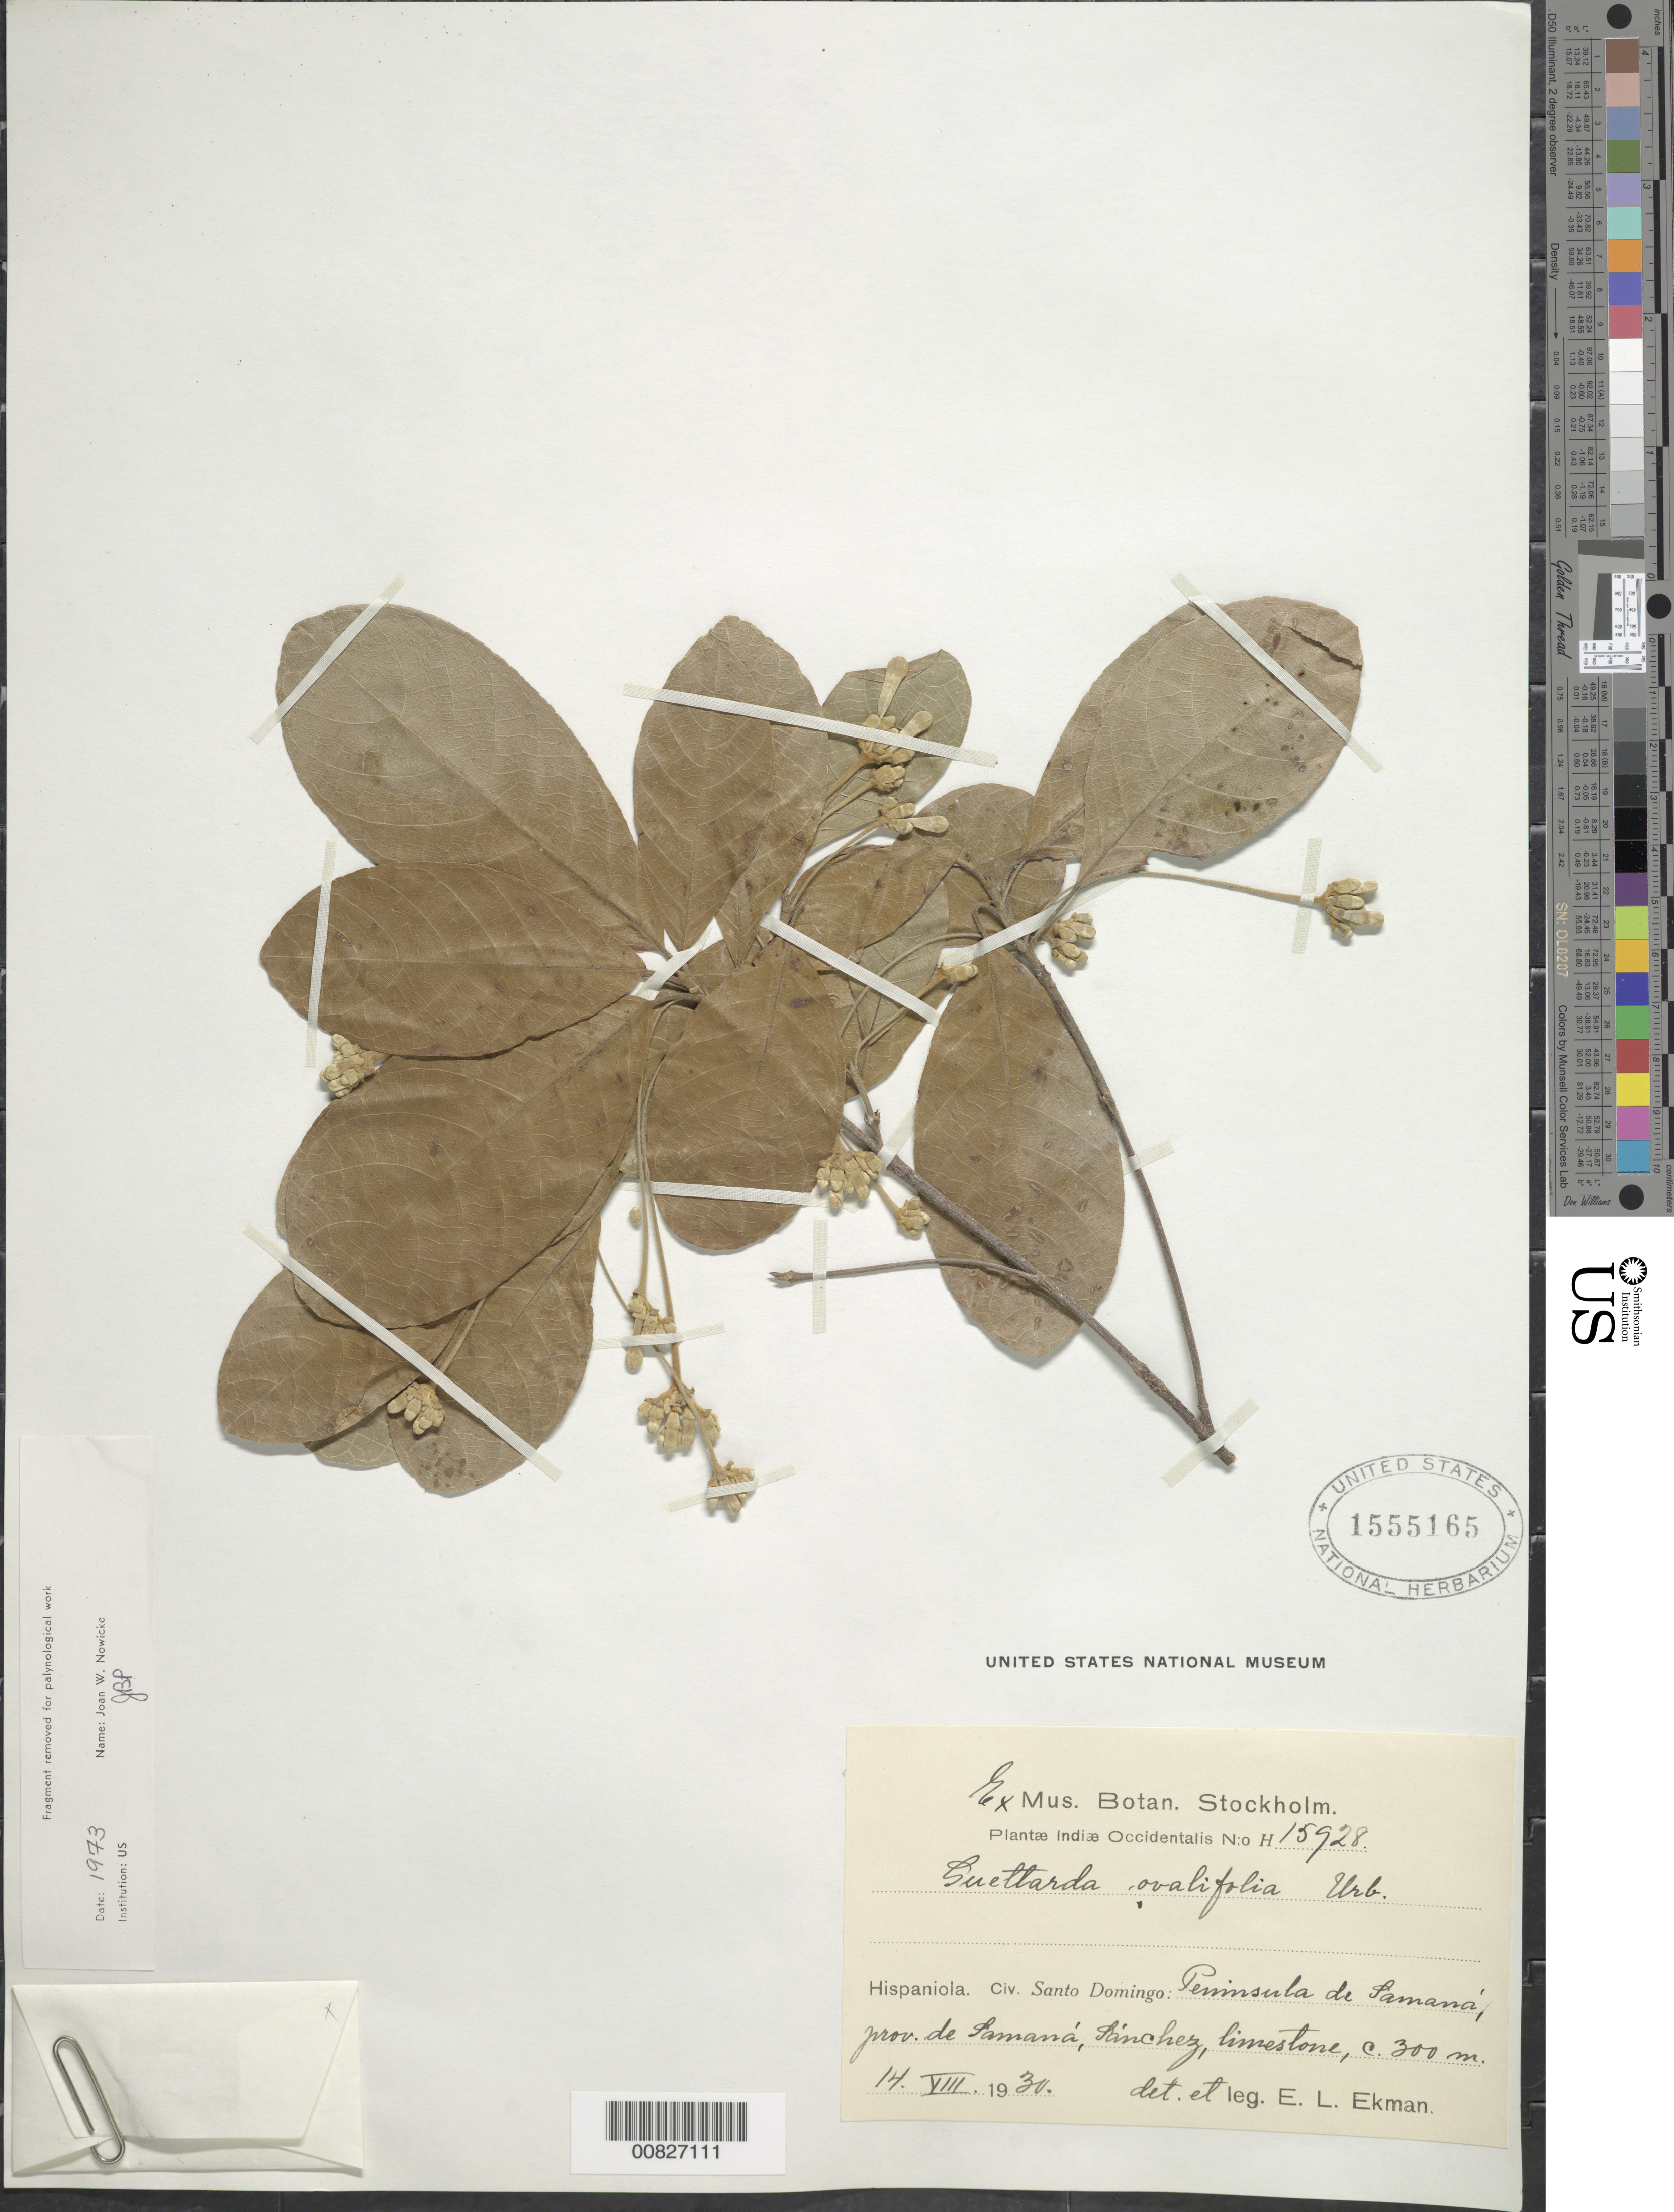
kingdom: Plantae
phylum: Tracheophyta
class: Magnoliopsida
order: Gentianales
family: Rubiaceae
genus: Guettarda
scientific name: Guettarda ovalifolia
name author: Urb.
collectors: E. L. Ekman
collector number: H 15928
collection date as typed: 14 Aug 1930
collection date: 1930-08-14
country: Dominican Republic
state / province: Samana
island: Hispaniola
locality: Peninsula de Samaná, Sánchez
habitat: On limestone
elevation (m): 300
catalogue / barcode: US 1555165